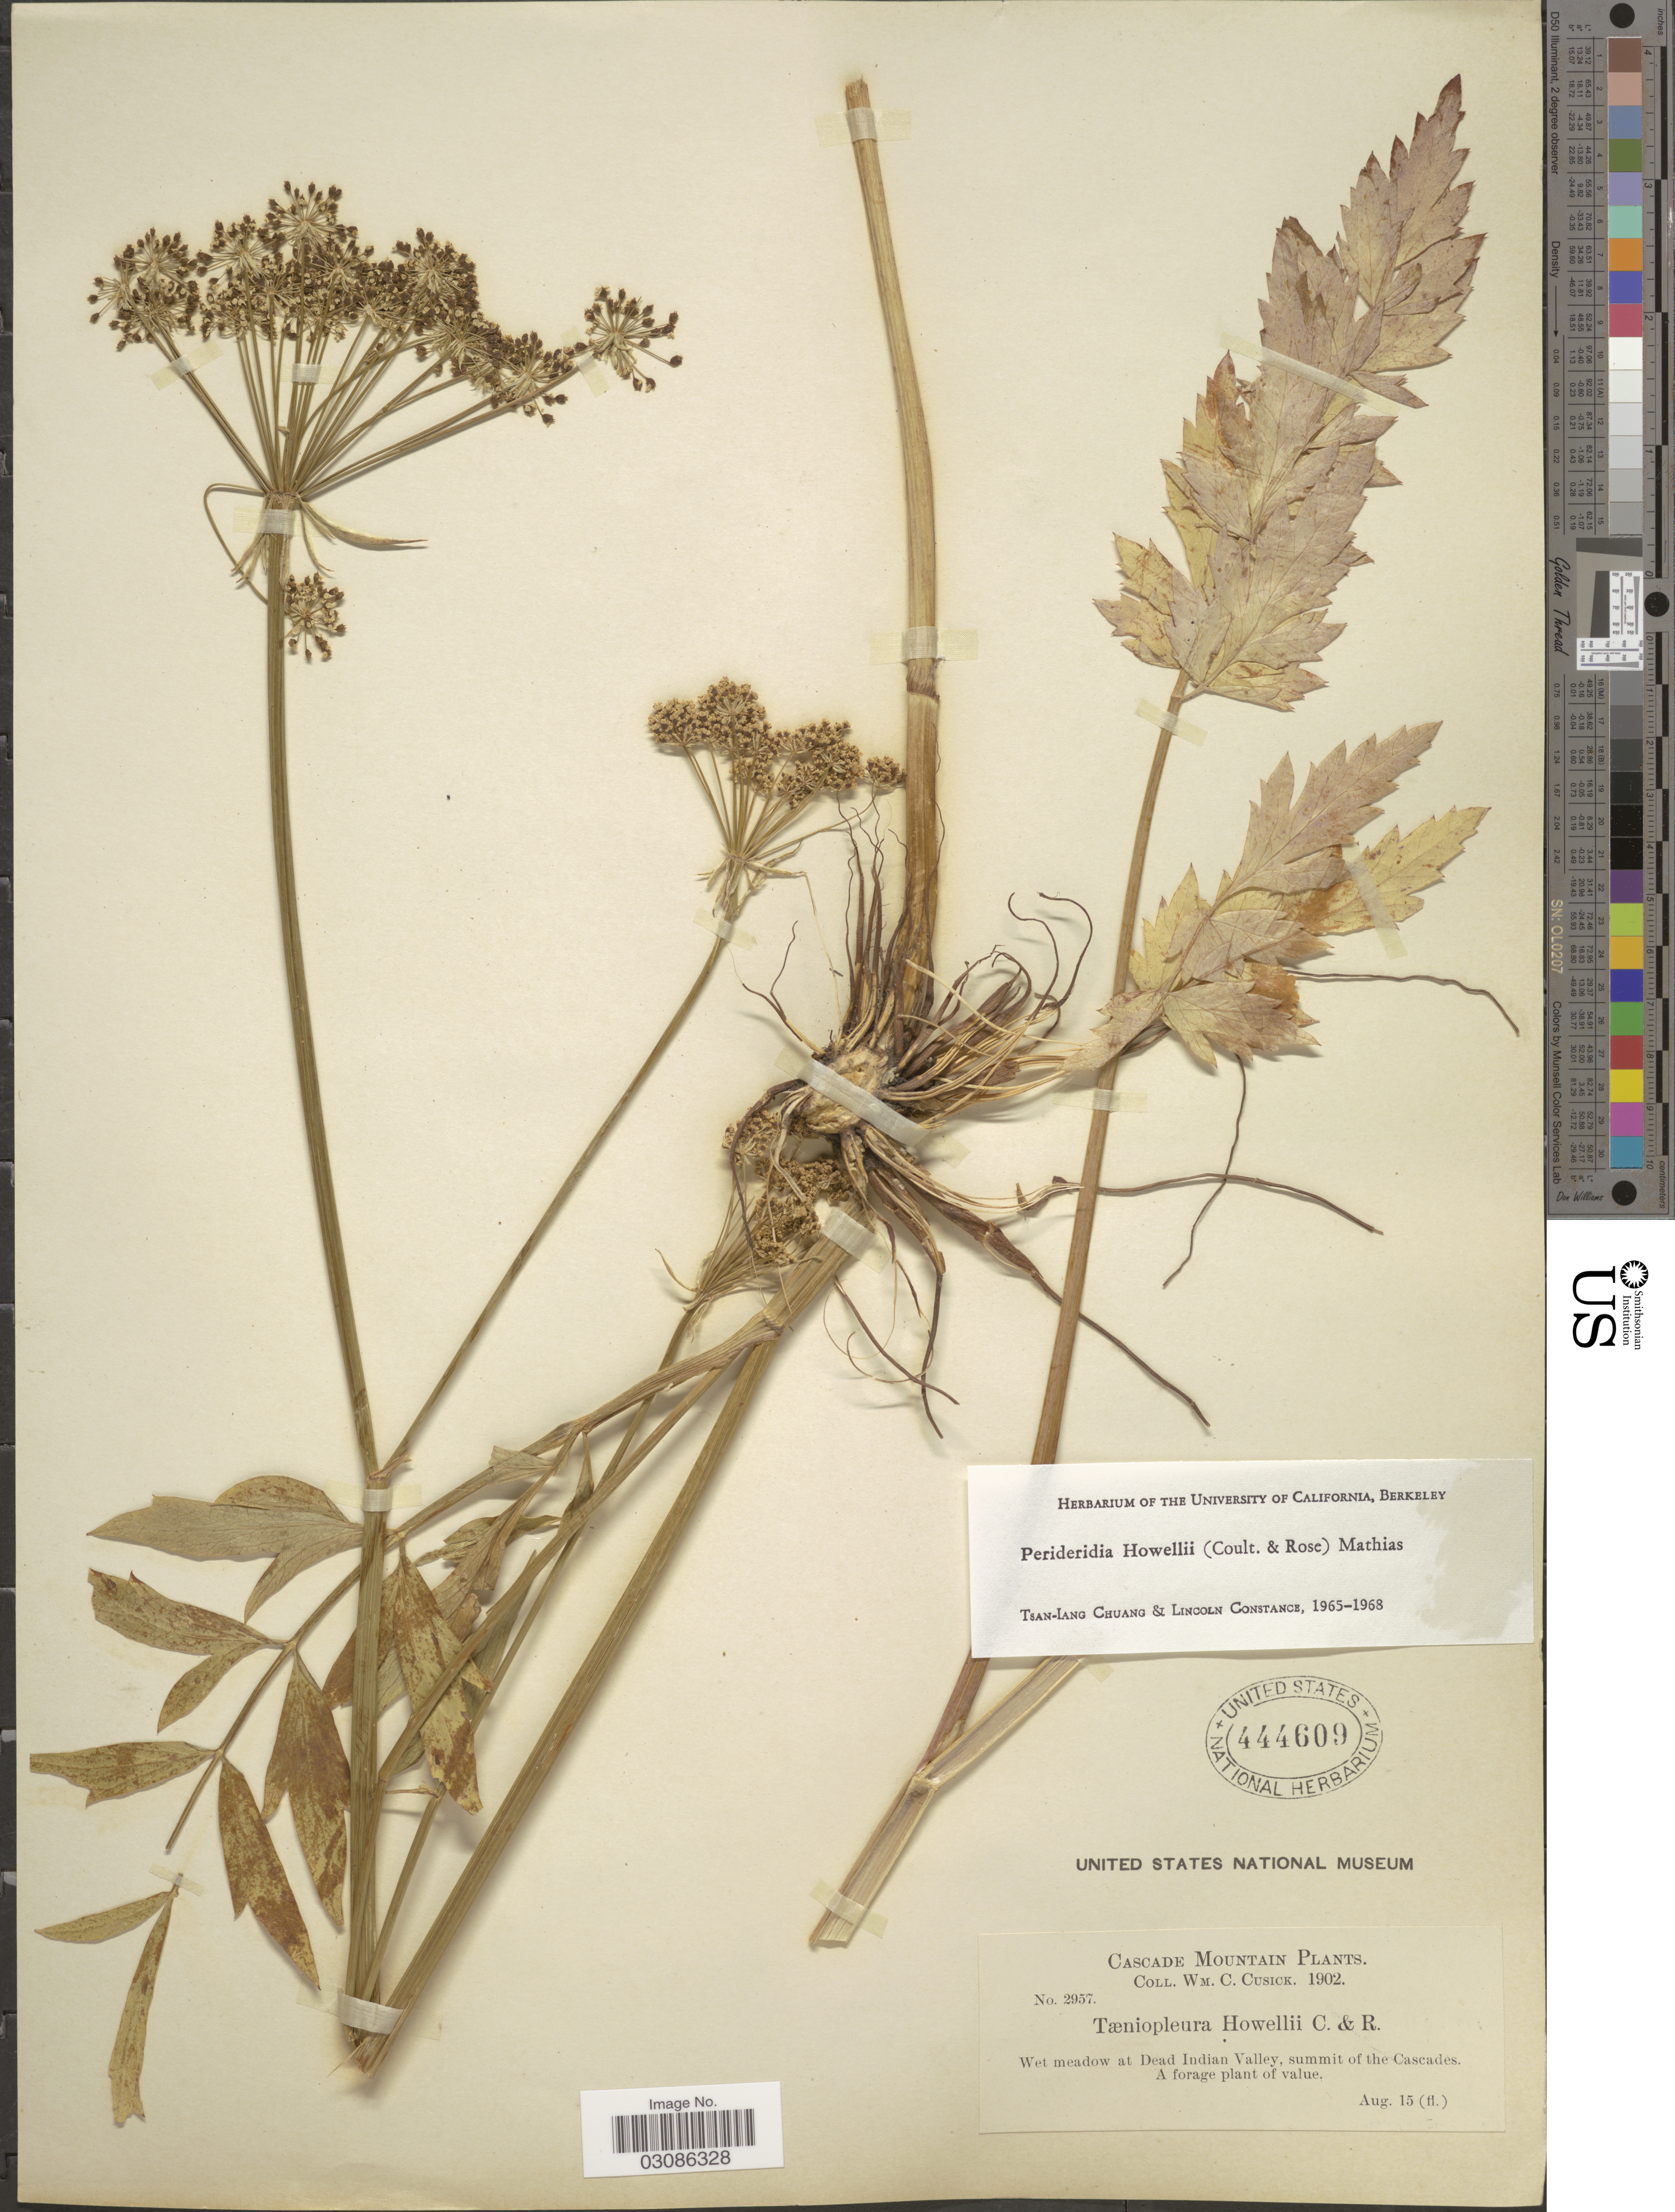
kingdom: Plantae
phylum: Tracheophyta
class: Magnoliopsida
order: Apiales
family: Apiaceae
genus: Perideridia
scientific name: Perideridia howellii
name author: (J.M. Coult. & Rose) Mathias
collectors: W. C. Cusick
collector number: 2957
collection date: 1902-08-15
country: United States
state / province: Oregon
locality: Cascade Mountain, Wet meadow at Dead Indian Valley, summit of the Cascades.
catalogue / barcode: US 444609